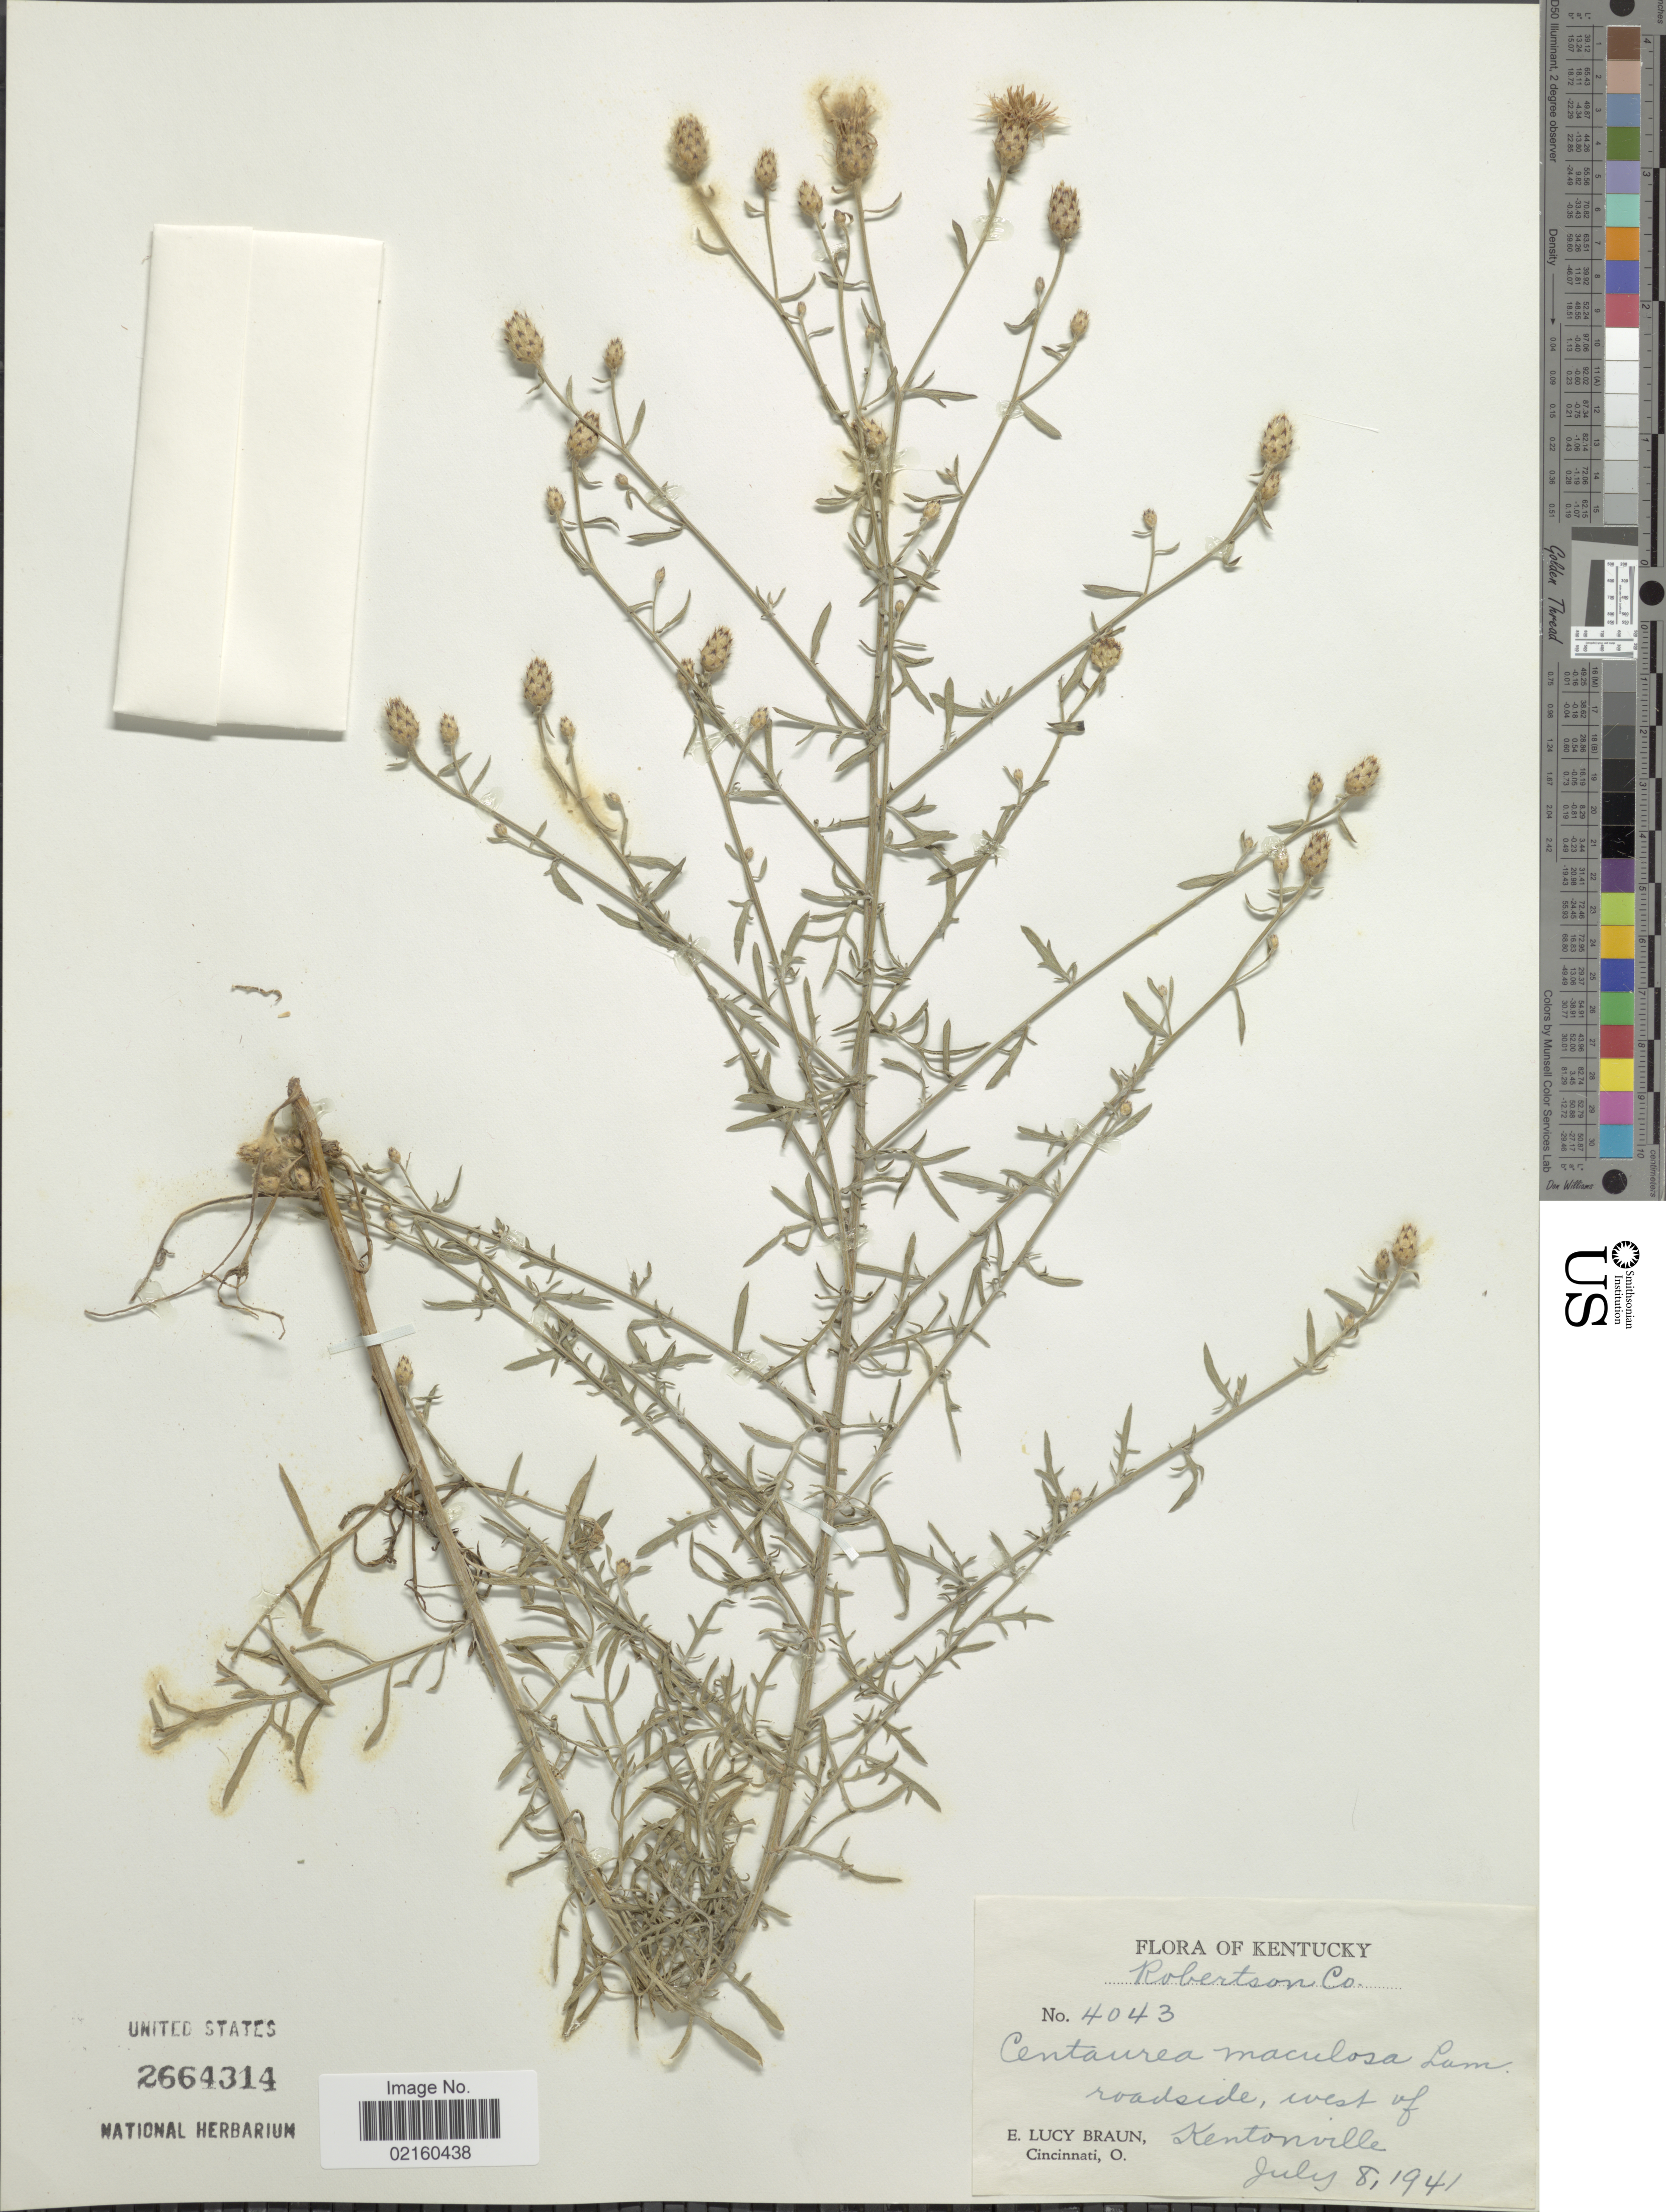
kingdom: Plantae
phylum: Tracheophyta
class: Magnoliopsida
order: Asterales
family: Asteraceae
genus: Centaurea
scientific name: Centaurea stoebe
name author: L.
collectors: E. L. Braun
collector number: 4043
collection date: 1941-07-08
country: United States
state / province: Kentucky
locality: Robertson Co., west of Kentonville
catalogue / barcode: US 2664314